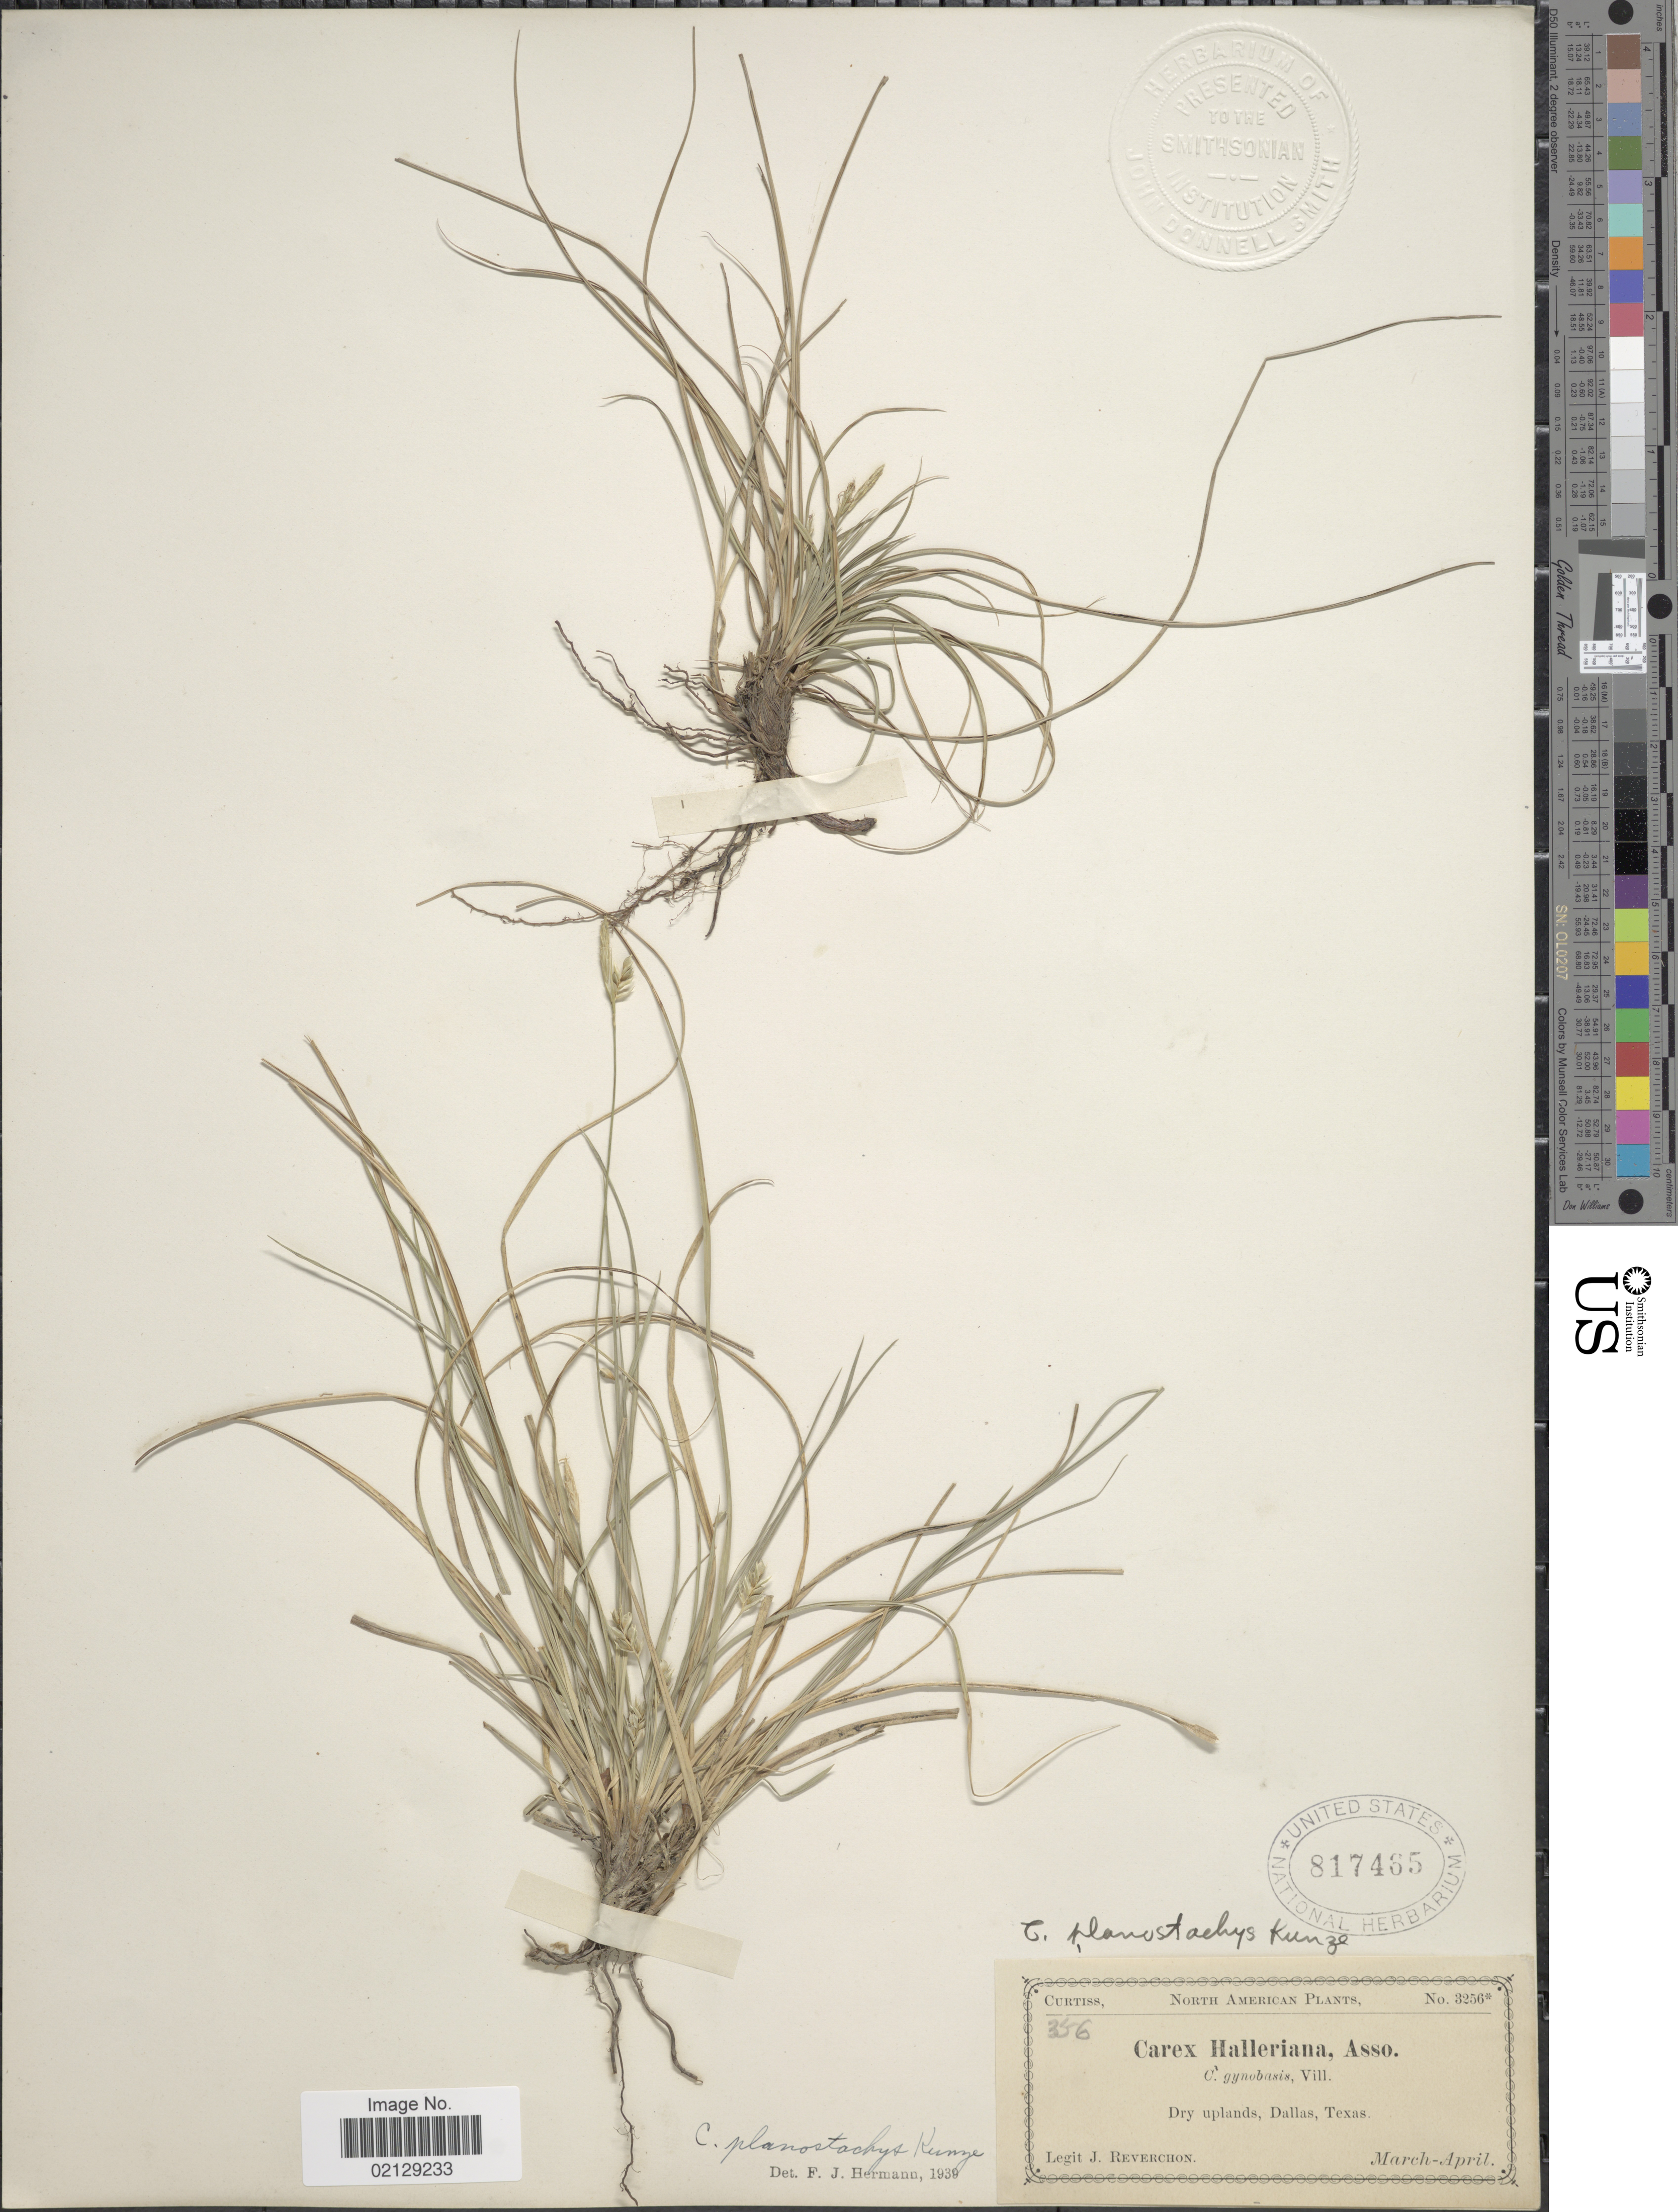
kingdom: Plantae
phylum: Tracheophyta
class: Liliopsida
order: Poales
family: Cyperaceae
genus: Carex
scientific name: Carex planostachys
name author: Kunze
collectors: J. Reverchon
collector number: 356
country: United States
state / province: Texas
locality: Dry uplands, Dallas, Texas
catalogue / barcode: US 817435